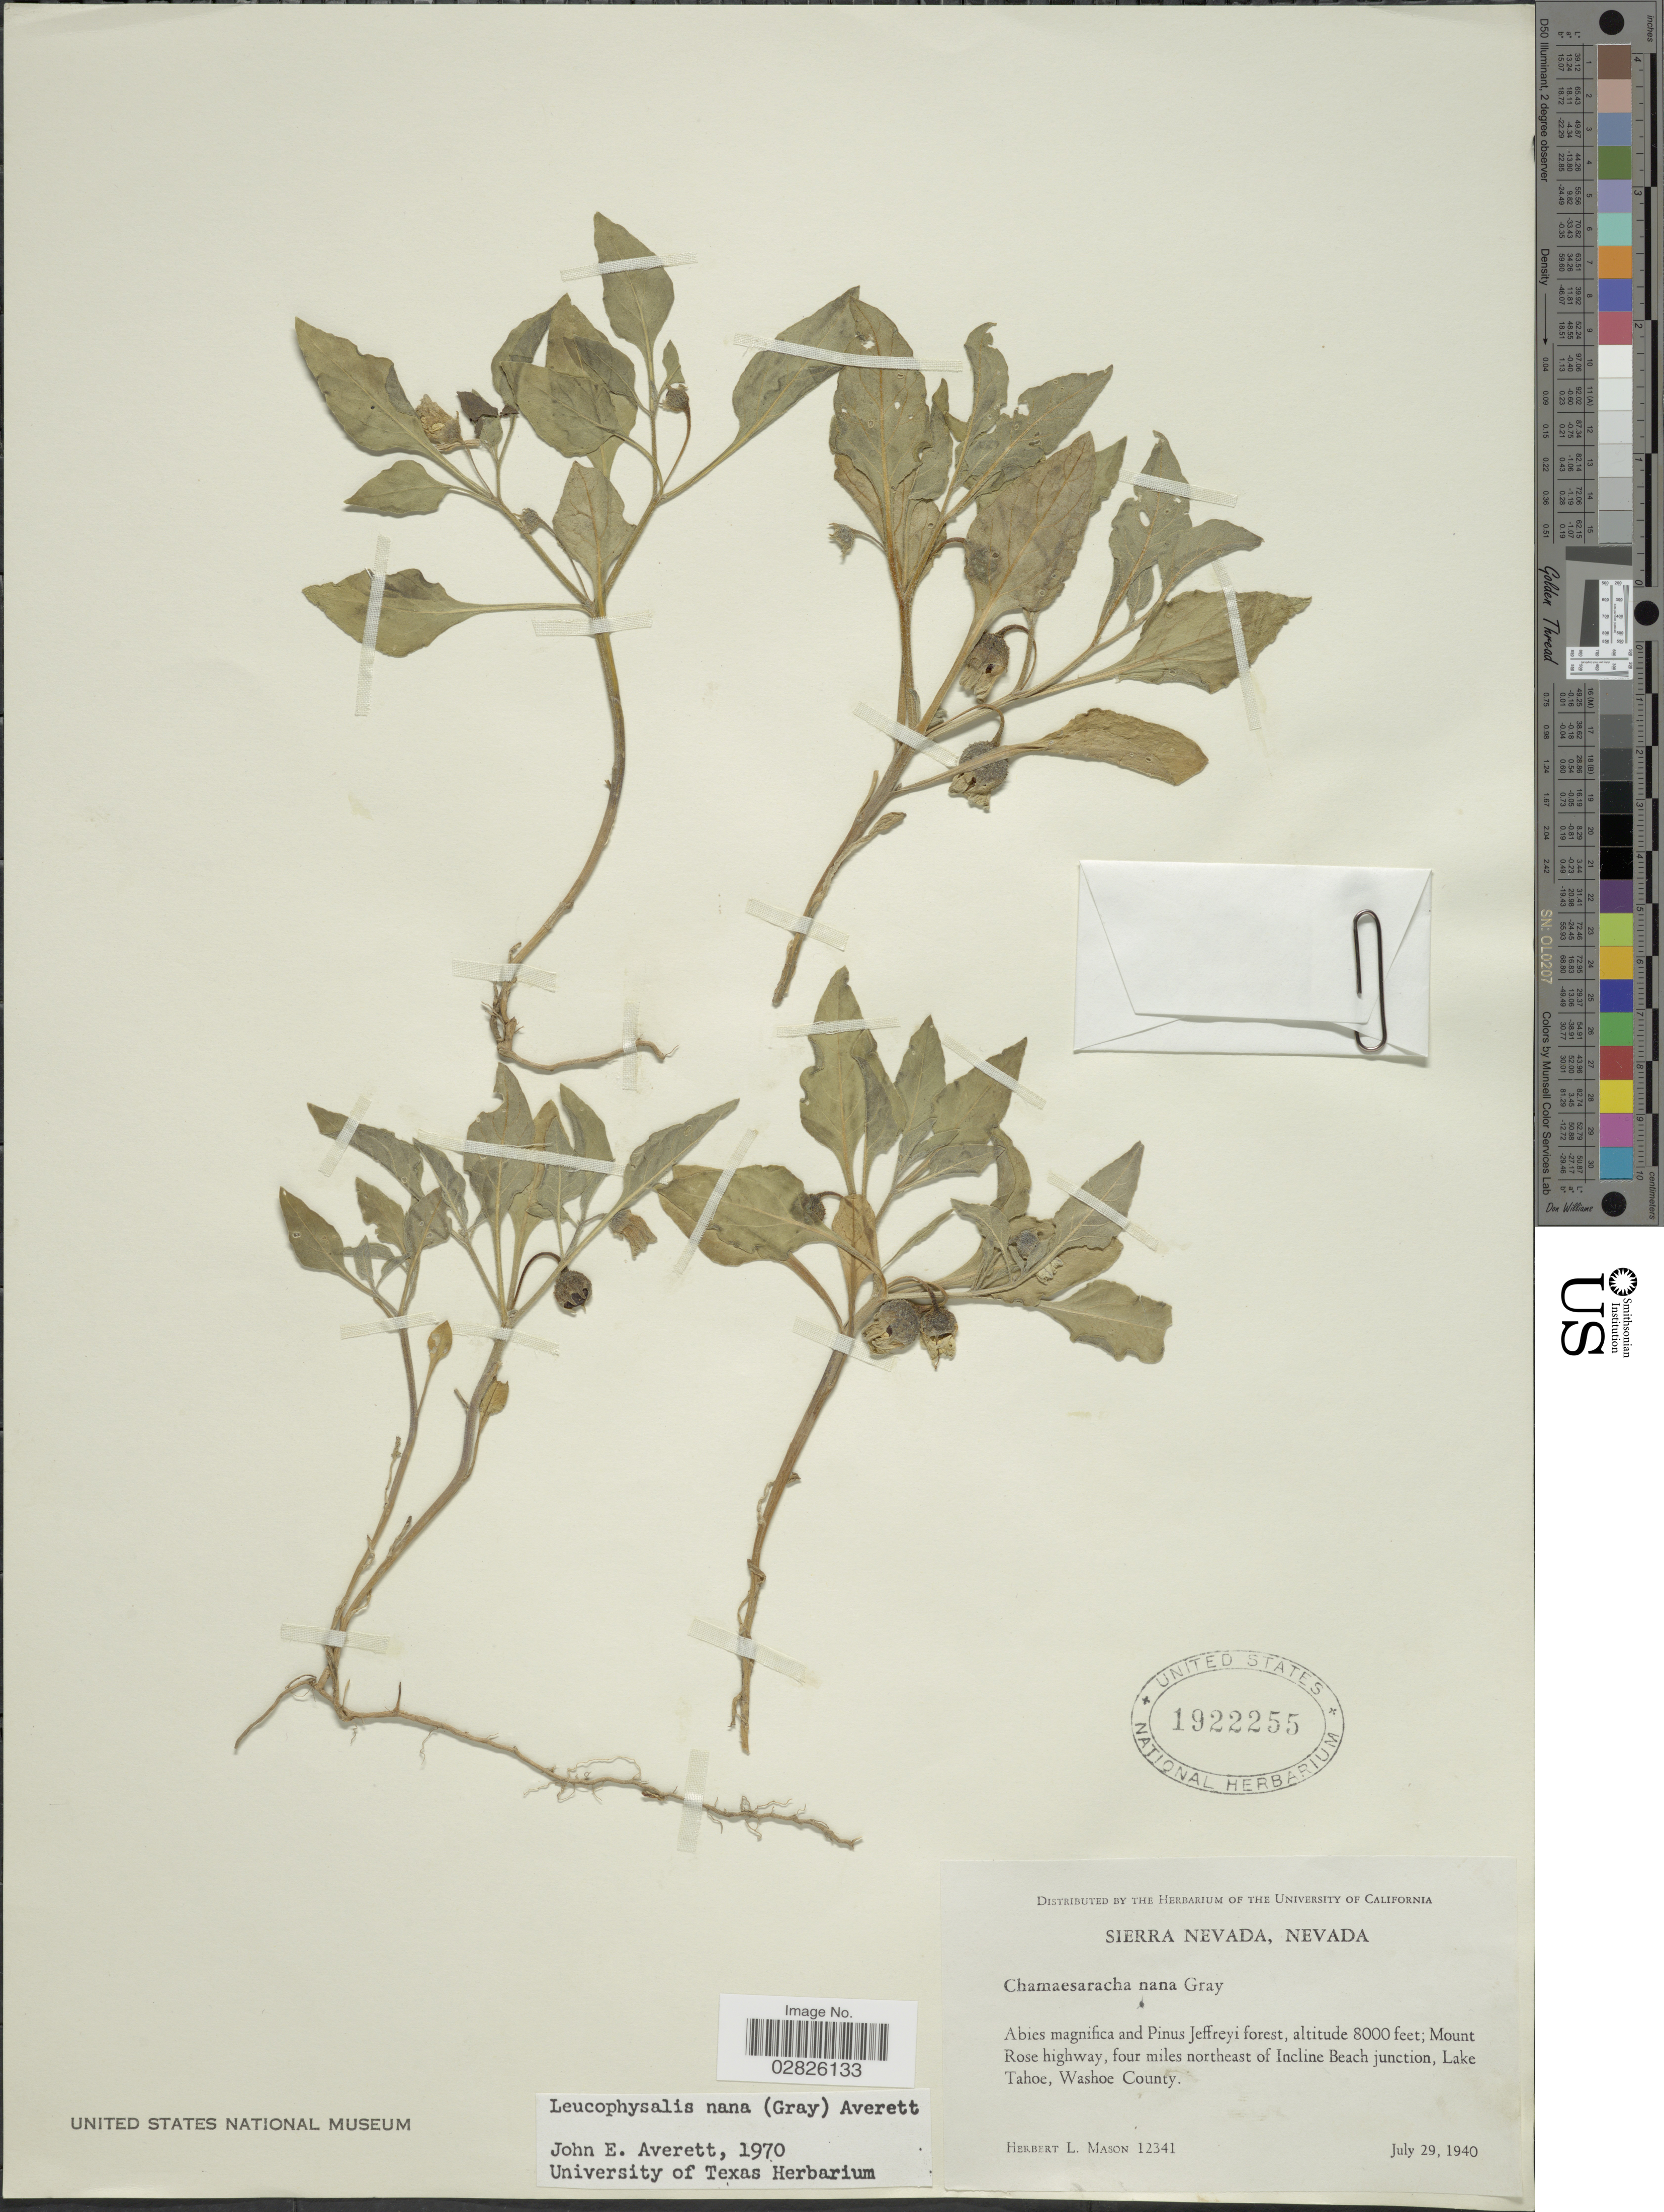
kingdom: Plantae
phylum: Tracheophyta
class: Magnoliopsida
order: Solanales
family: Solanaceae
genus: Leucophysalis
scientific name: Leucophysalis nana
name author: (A. Gray) Averett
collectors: H. L. Mason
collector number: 12341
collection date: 1940-07-29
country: United States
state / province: Nevada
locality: Sierra Nevada. Mount Rose highway, four miles northeast of Incline Beach junction, Lake Tahoe, Washoe County.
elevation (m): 2438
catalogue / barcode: US 1922255